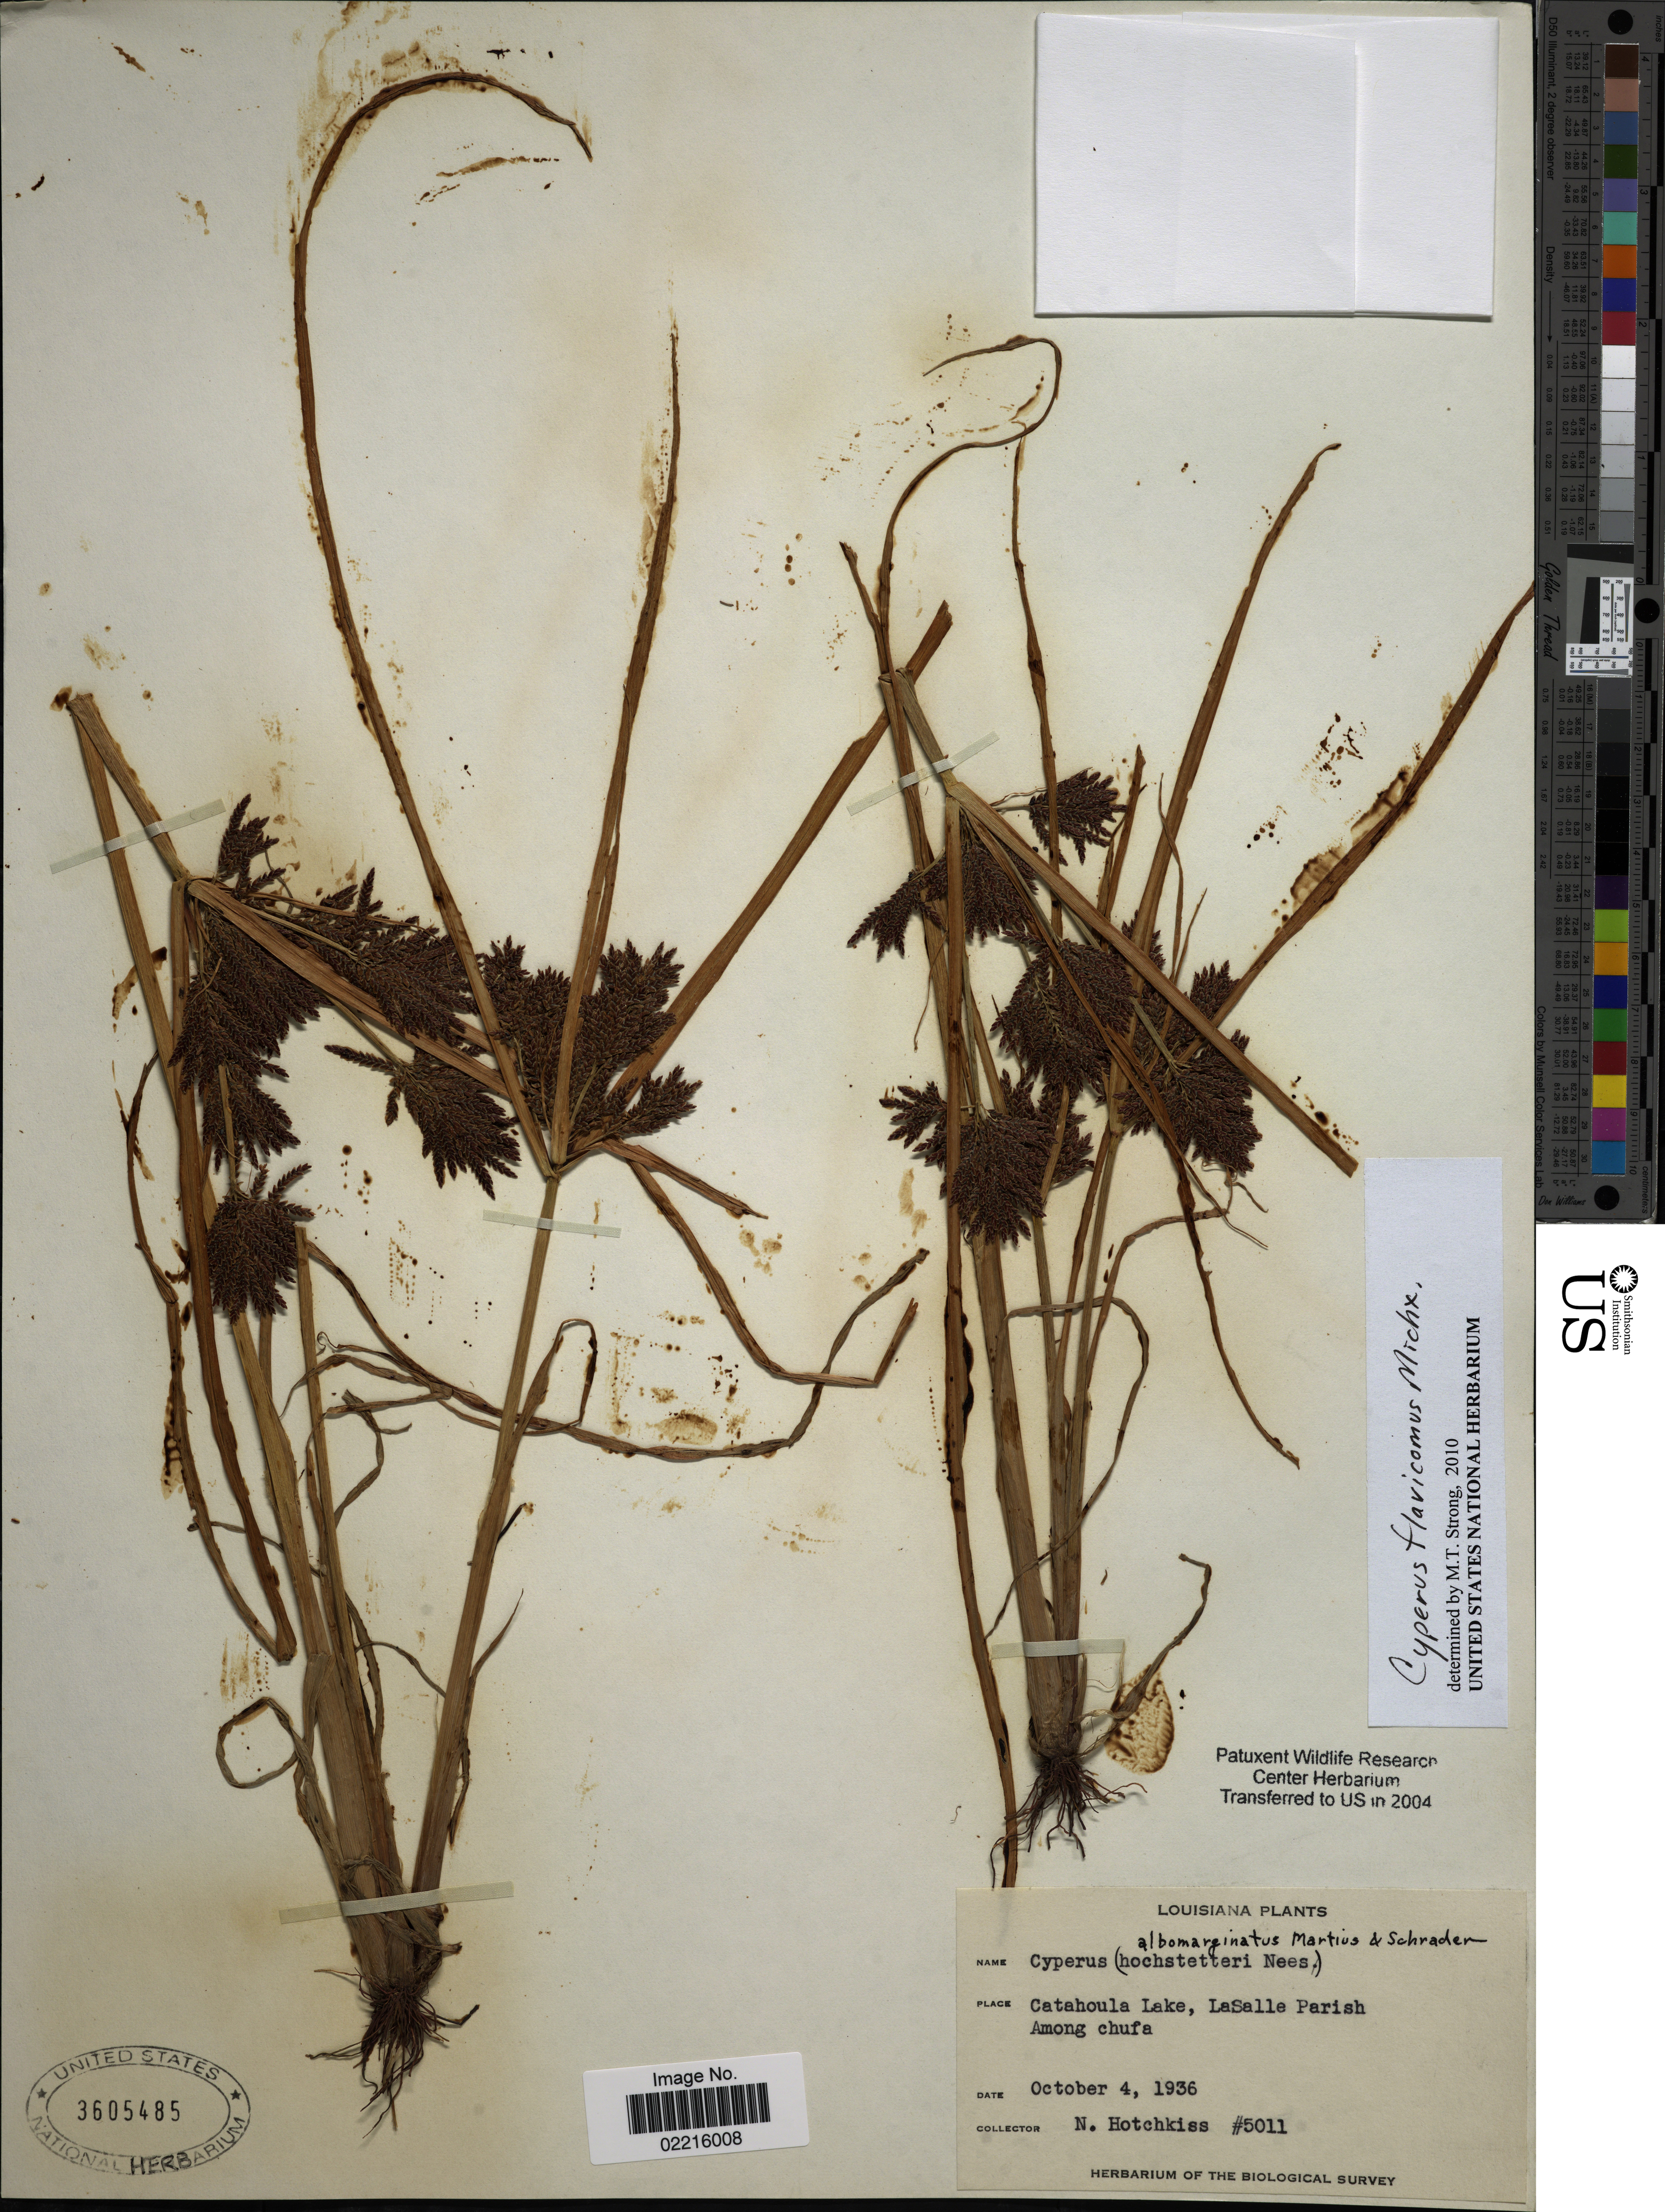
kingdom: Plantae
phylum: Tracheophyta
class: Liliopsida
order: Poales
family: Cyperaceae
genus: Cyperus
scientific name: Cyperus flavicomus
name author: Michx.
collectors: N. Hotchkiss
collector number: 5011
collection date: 1936-10-04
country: United States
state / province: Louisiana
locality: Catahoula Lake, LaSelle Parish, Among chufa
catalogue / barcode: US 3605485